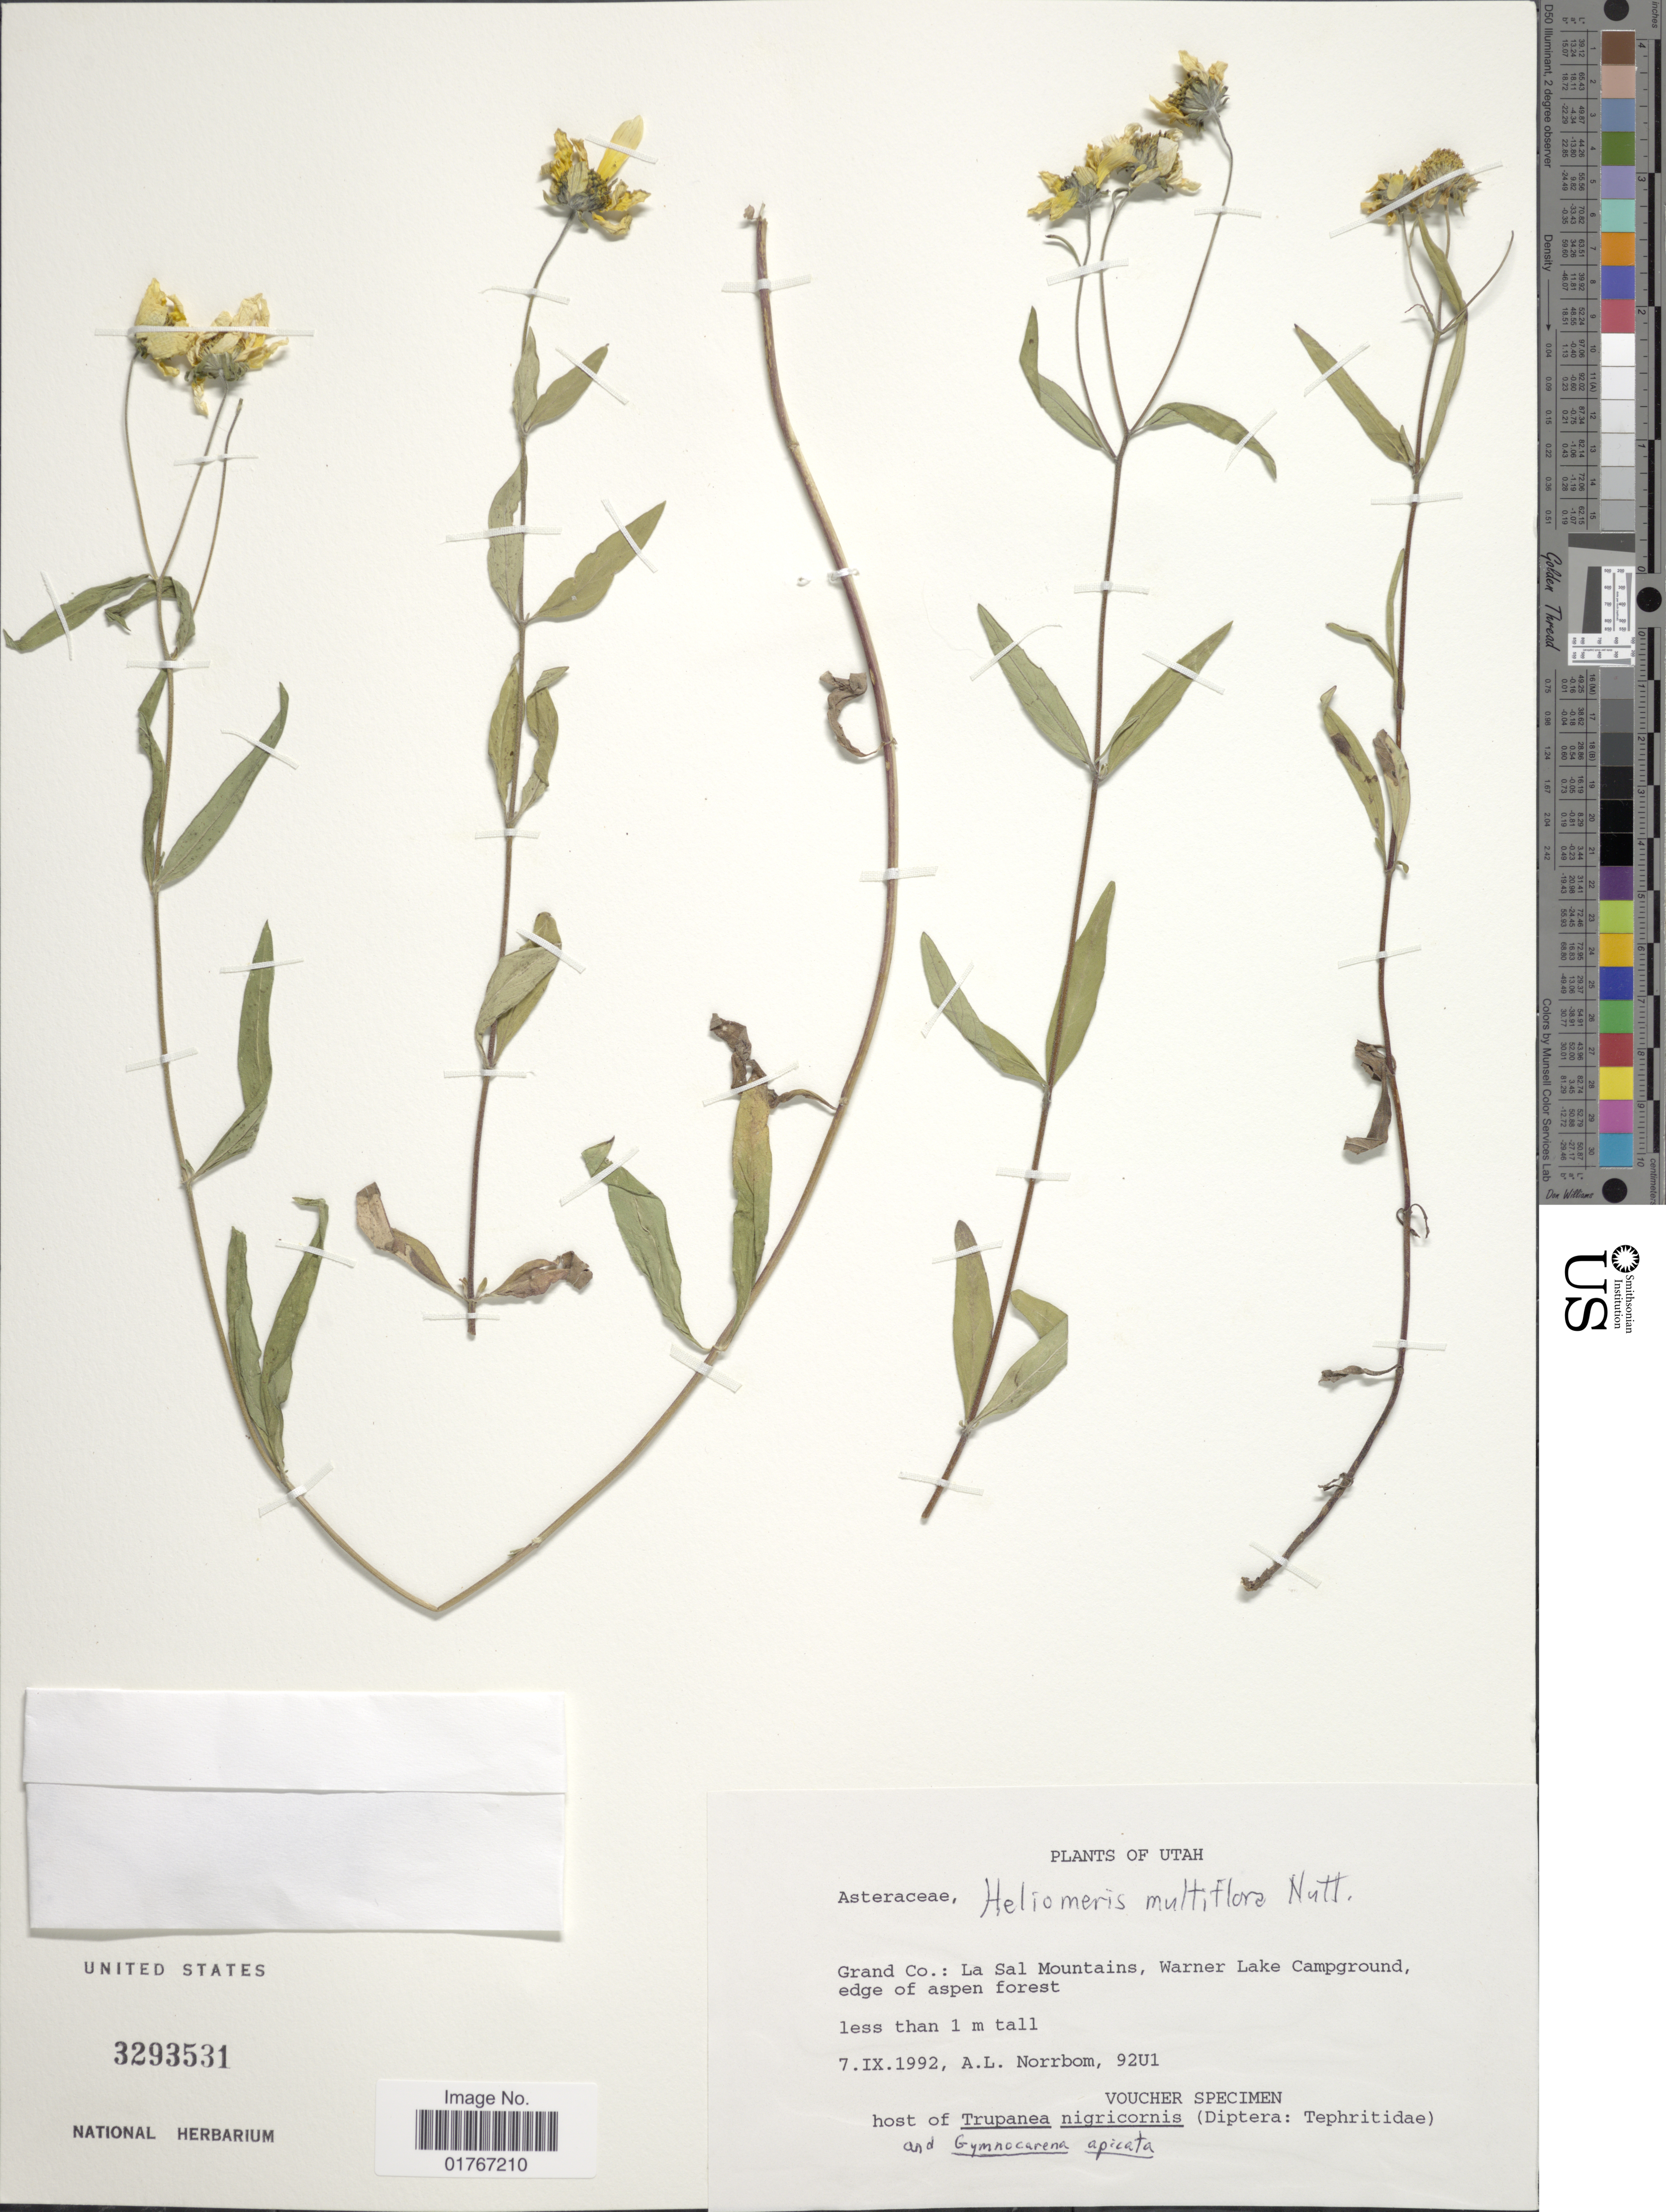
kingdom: Plantae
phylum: Tracheophyta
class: Magnoliopsida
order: Asterales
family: Asteraceae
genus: Heliomeris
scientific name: Heliomeris multiflora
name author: Nutt.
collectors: A. L. Norrbom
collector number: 92U1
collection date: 1992-09-07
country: United States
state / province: Utah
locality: Grand Co.: La Sal Mountains, Warner Lake Campground, edge of aspen forest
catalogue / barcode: US 3293531